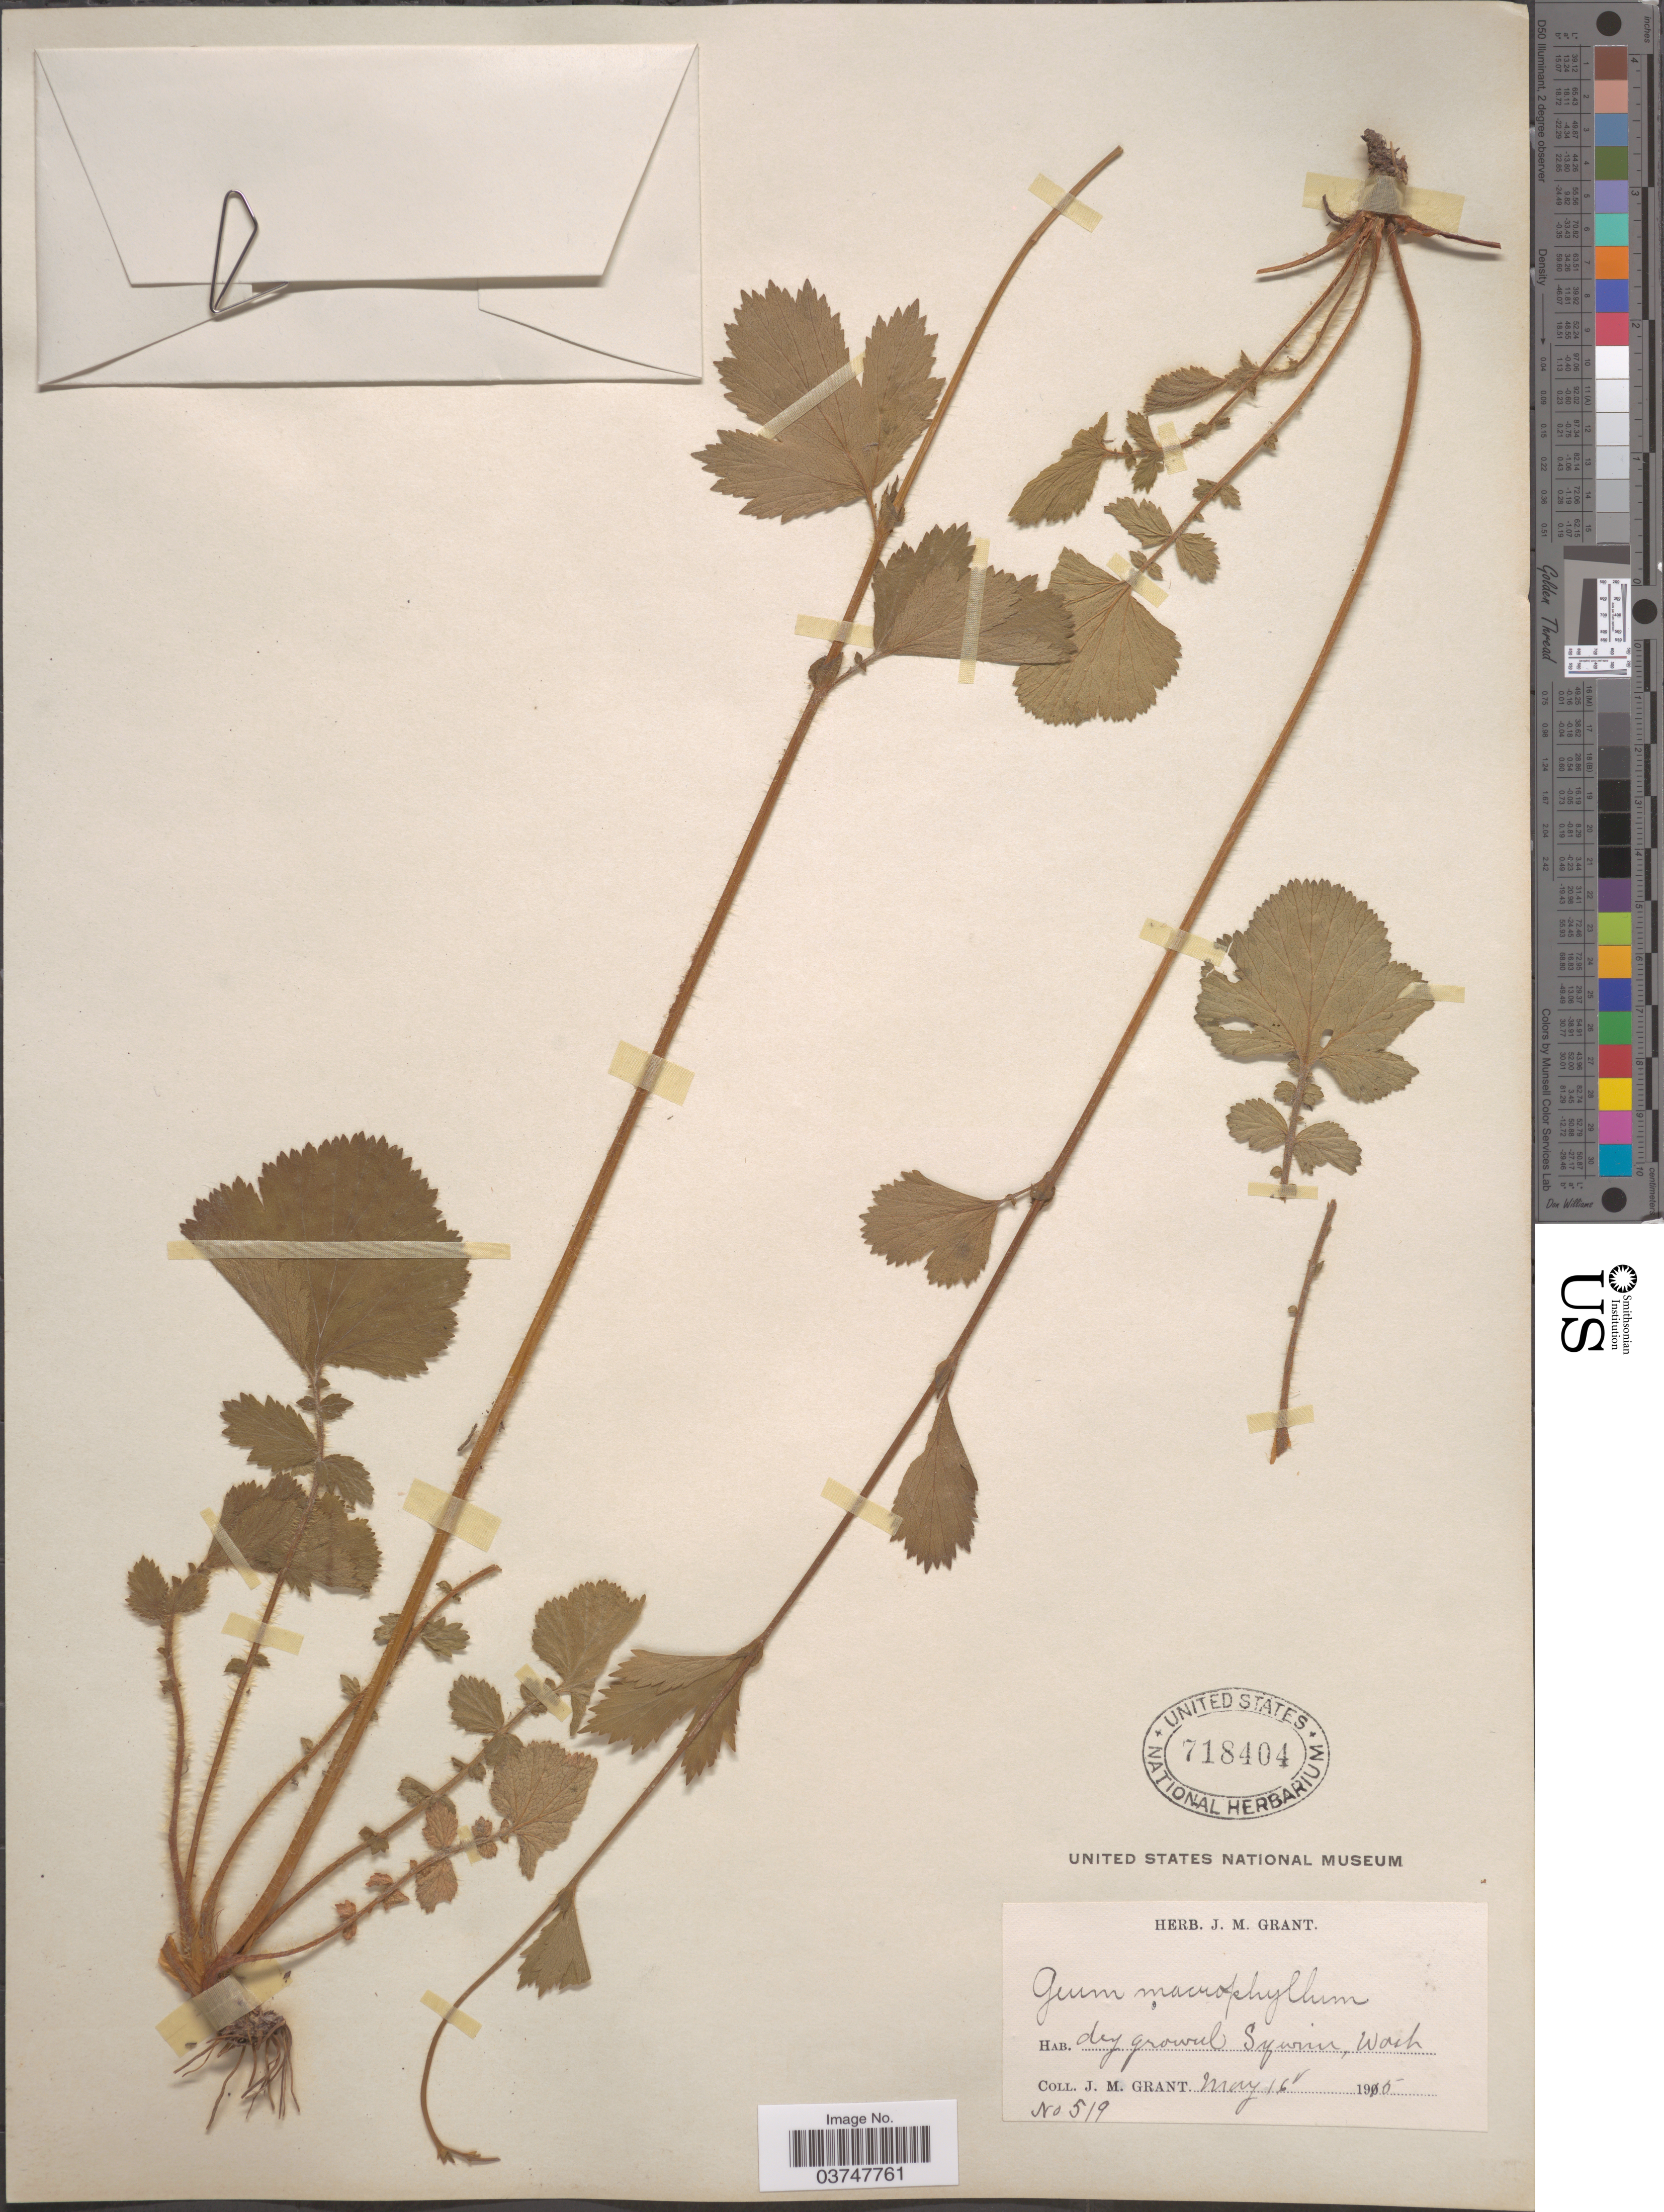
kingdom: Plantae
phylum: Tracheophyta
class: Magnoliopsida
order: Rosales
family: Rosaceae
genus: Geum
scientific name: Geum macrophyllum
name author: Willd.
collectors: J. M. Grant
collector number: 519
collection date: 1915-05-16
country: United States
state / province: Washington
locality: Sequim.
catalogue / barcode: US 718404